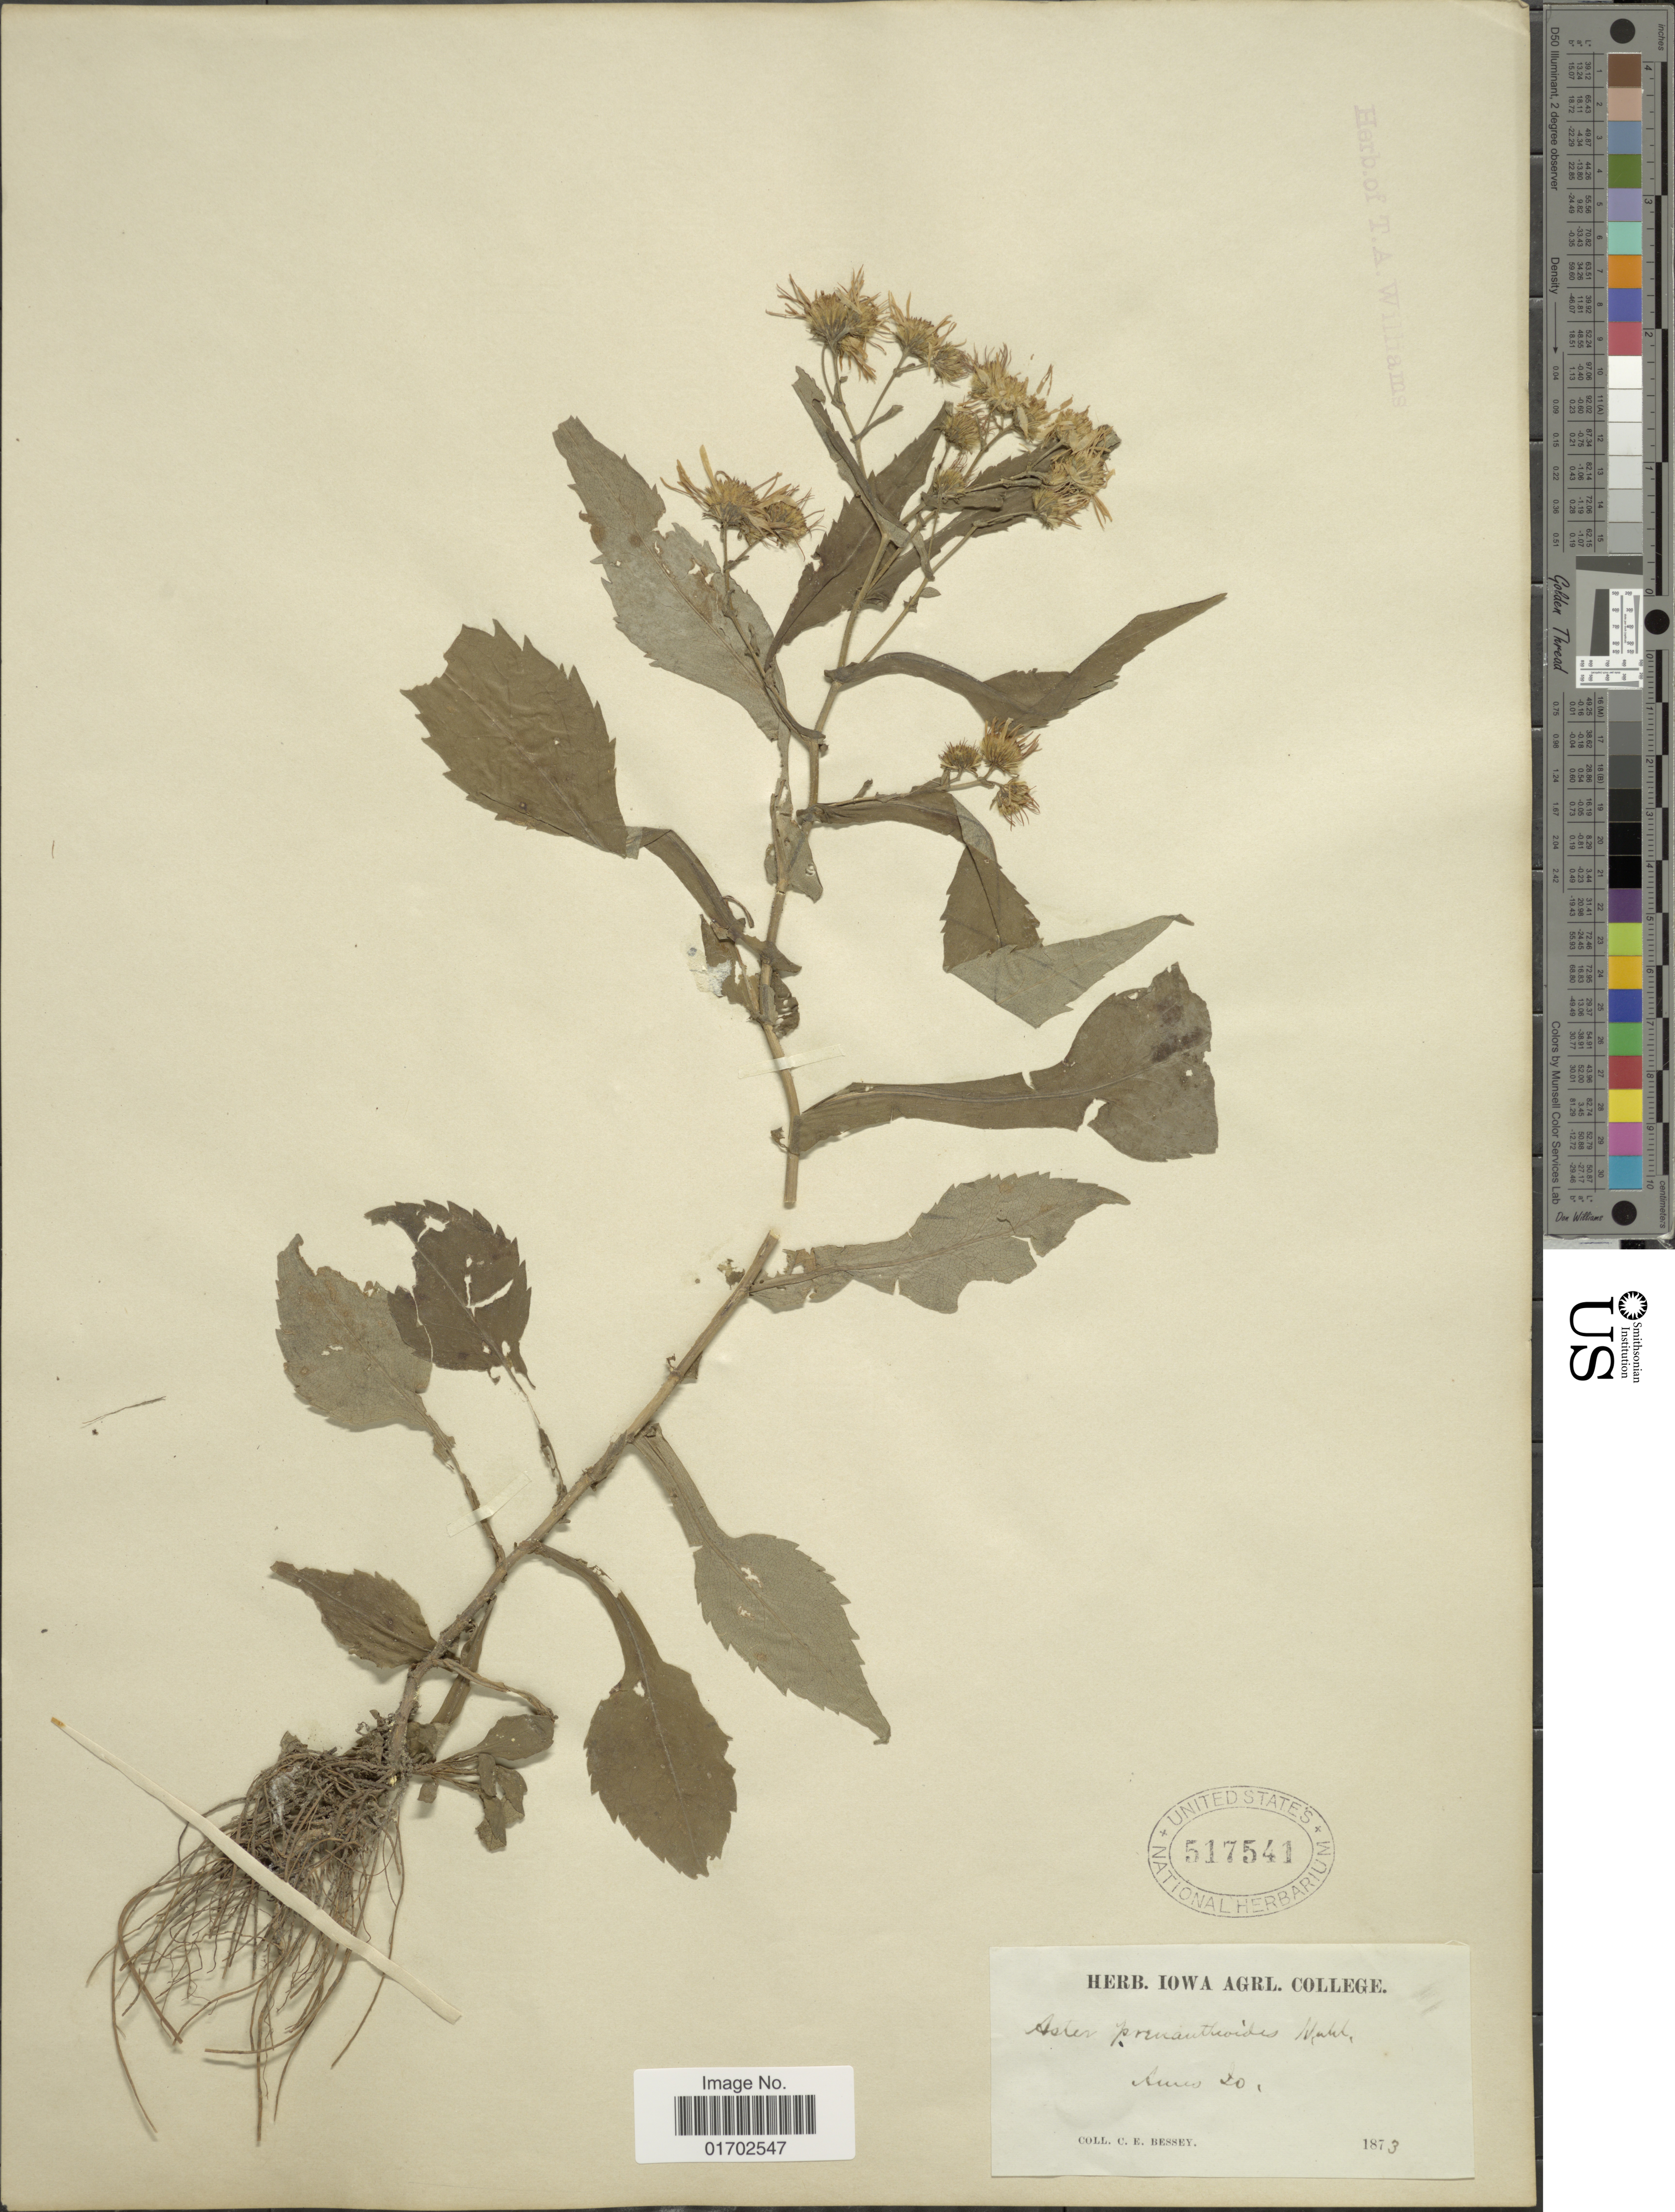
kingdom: Plantae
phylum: Tracheophyta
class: Magnoliopsida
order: Asterales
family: Asteraceae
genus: Symphyotrichum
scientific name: Symphyotrichum prenanthoides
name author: (Muhl. ex Willd.) G.L. Nesom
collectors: C. E. Bessey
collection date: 1873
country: United States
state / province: Iowa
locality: Ames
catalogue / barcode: US 517541